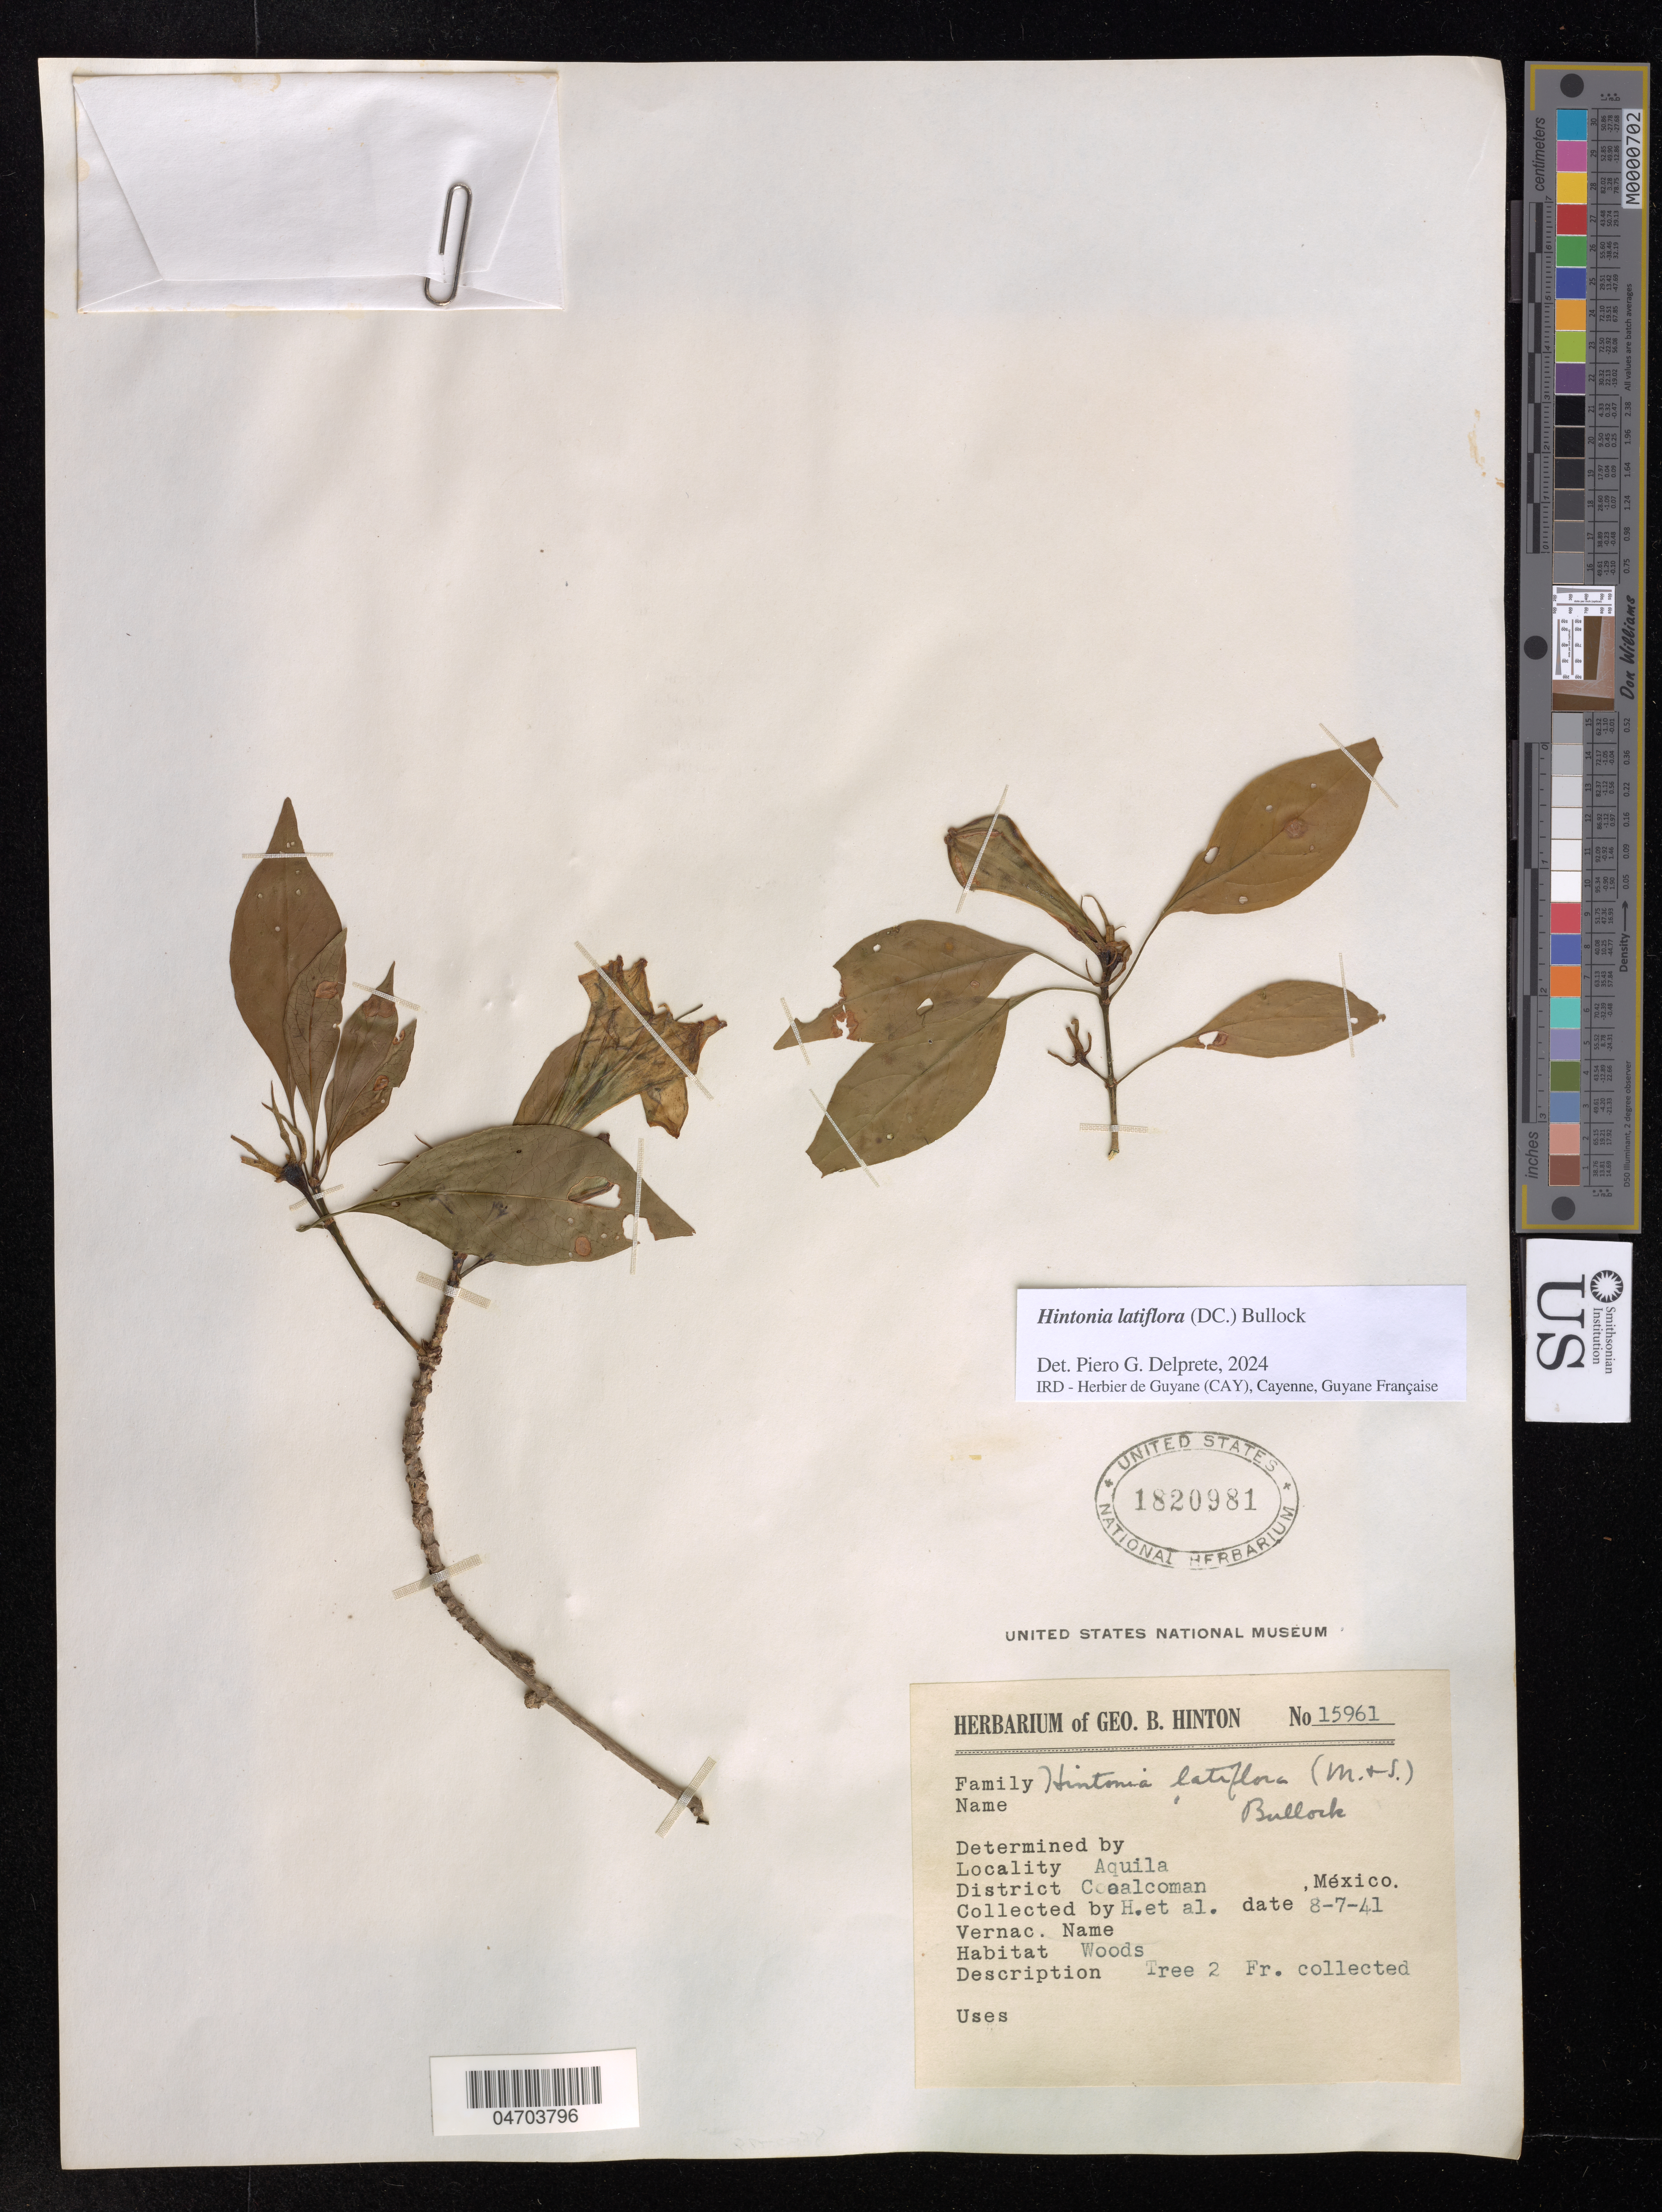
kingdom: Plantae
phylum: Tracheophyta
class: Magnoliopsida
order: Gentianales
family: Rubiaceae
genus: Hintonia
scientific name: Hintonia latiflora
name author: (Sessé & Moc. ex DC.) Bullock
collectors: G. B. Hinton & et al.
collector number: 15961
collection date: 1941-07-08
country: Mexico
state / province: México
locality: Aquila. District Coalcoman.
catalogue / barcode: US 1820981